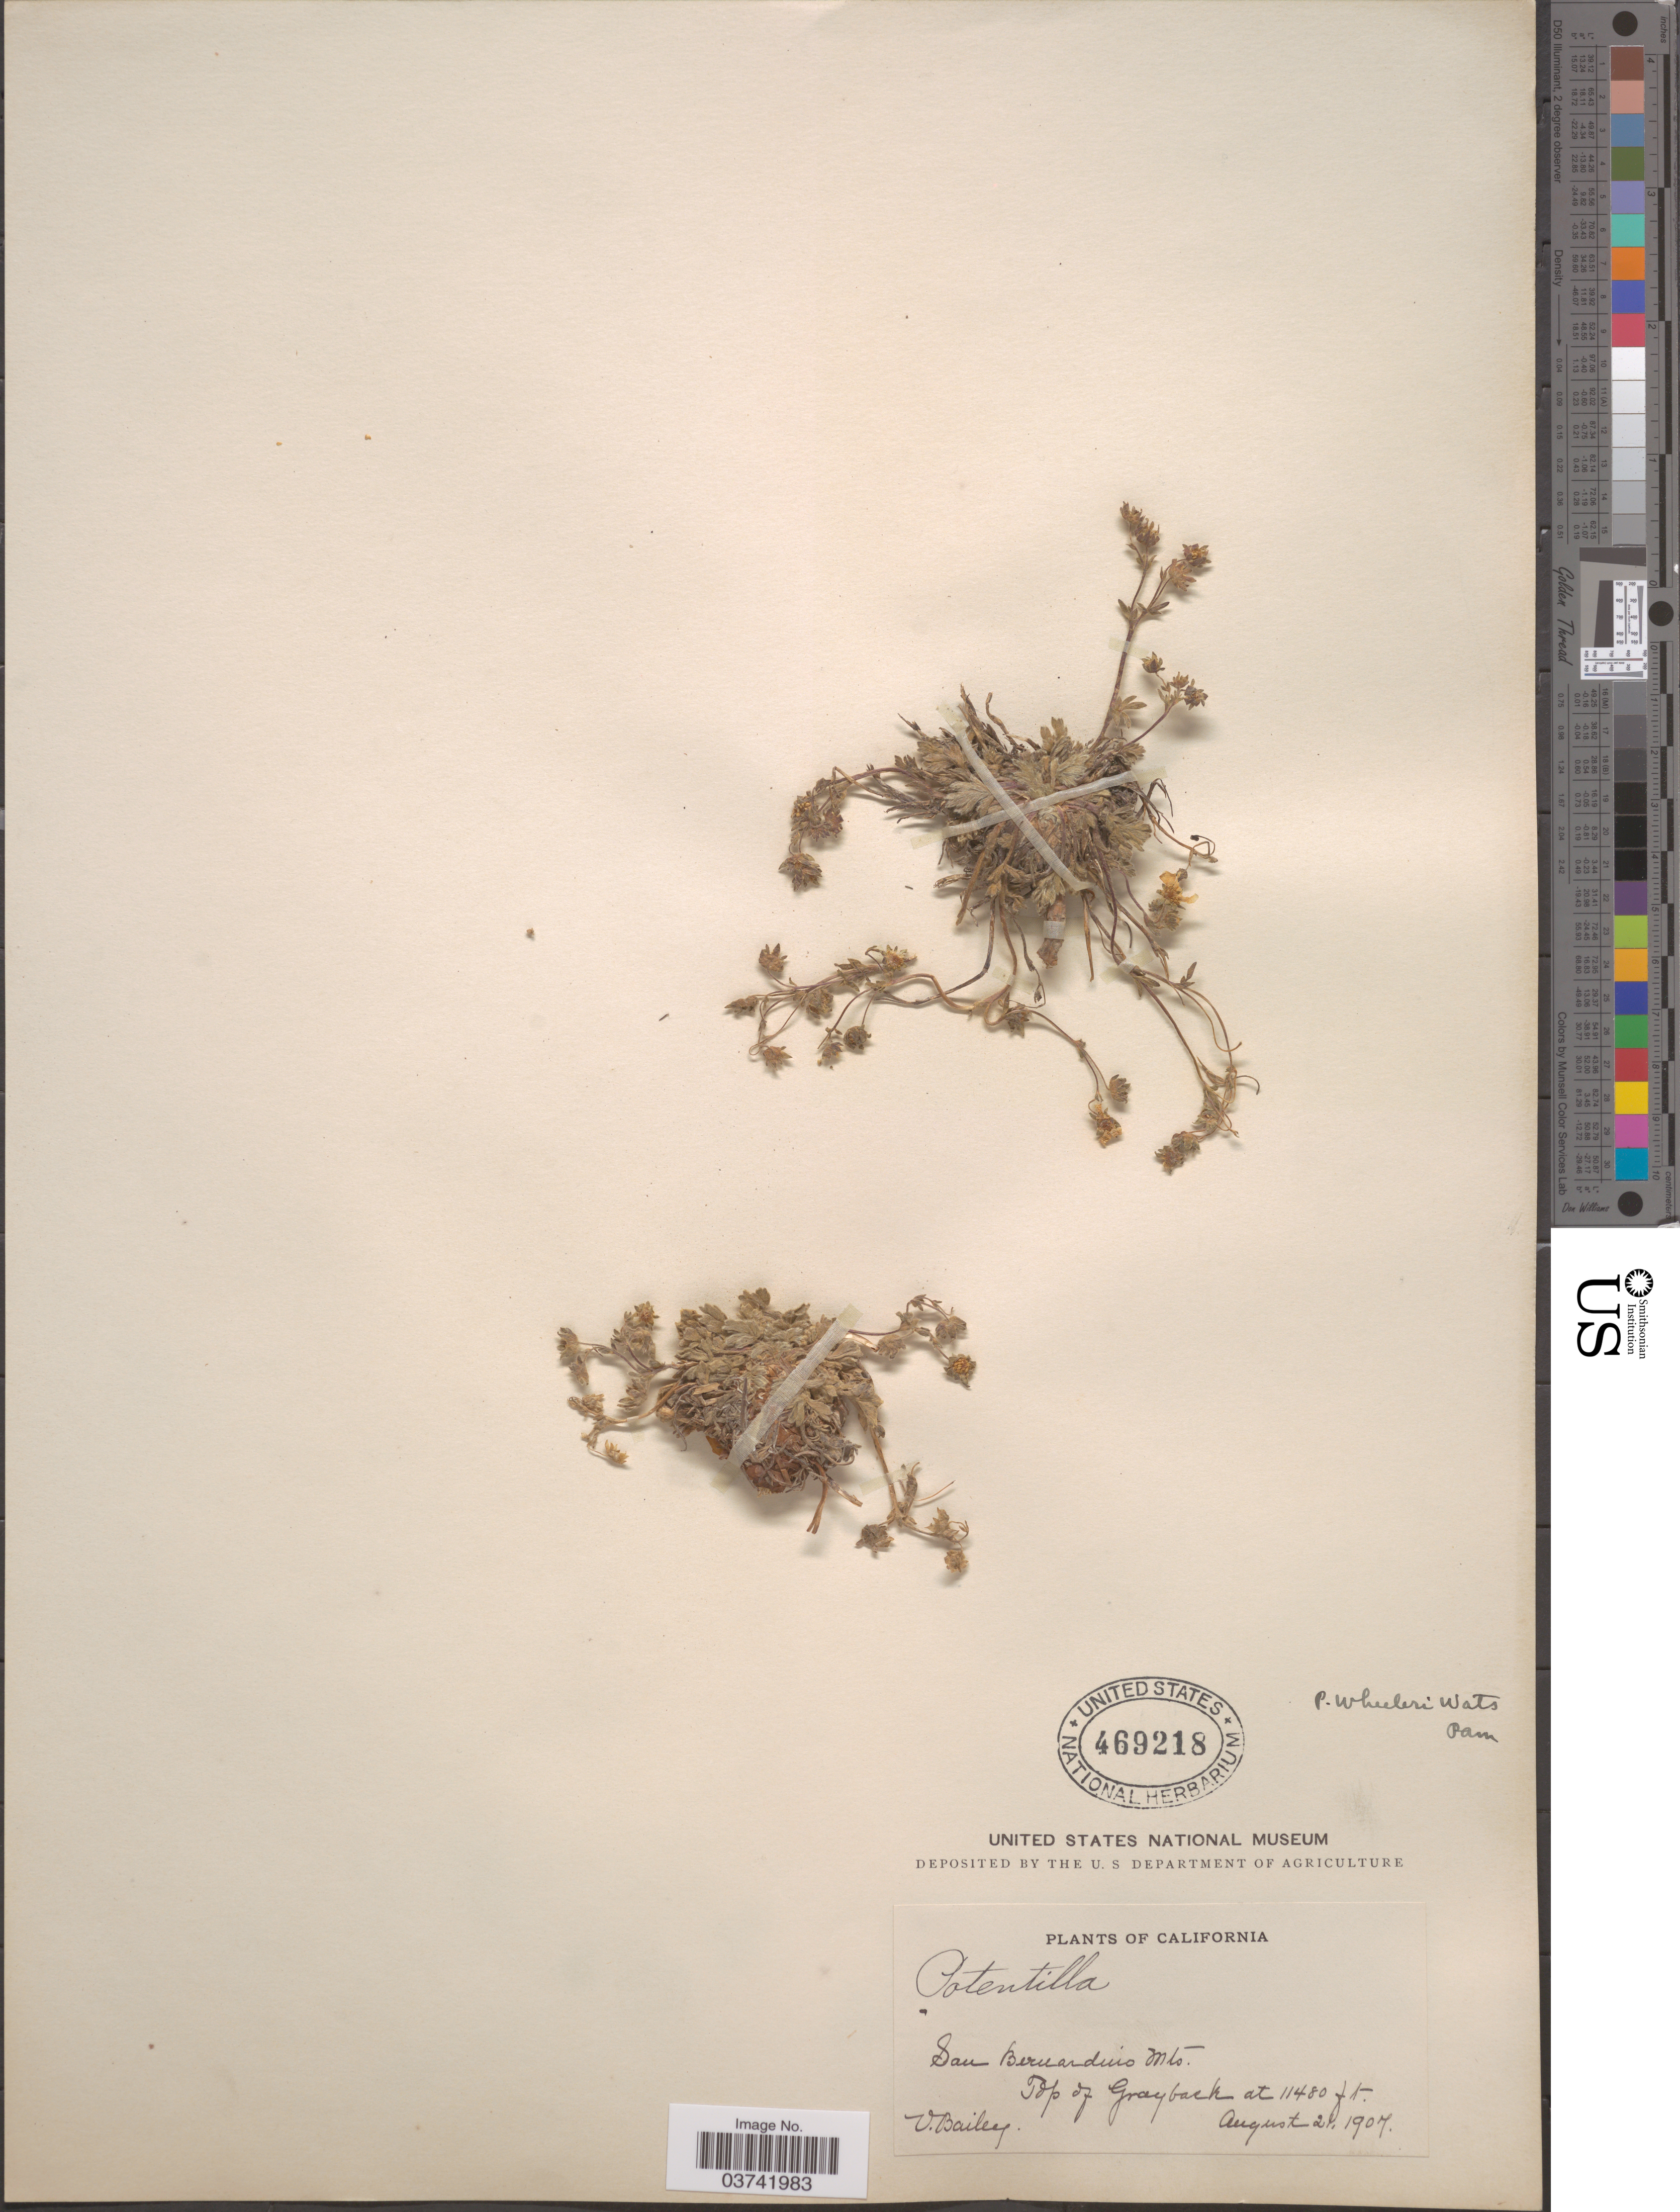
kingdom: Plantae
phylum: Tracheophyta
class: Magnoliopsida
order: Rosales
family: Rosaceae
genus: Potentilla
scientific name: Potentilla wheeleri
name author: S. Watson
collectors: V. L. Bailey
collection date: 1907-08-21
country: United States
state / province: California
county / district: San Bernardino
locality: San Bernardino Mts. Top of Grayback.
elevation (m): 3499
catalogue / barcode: US 469218